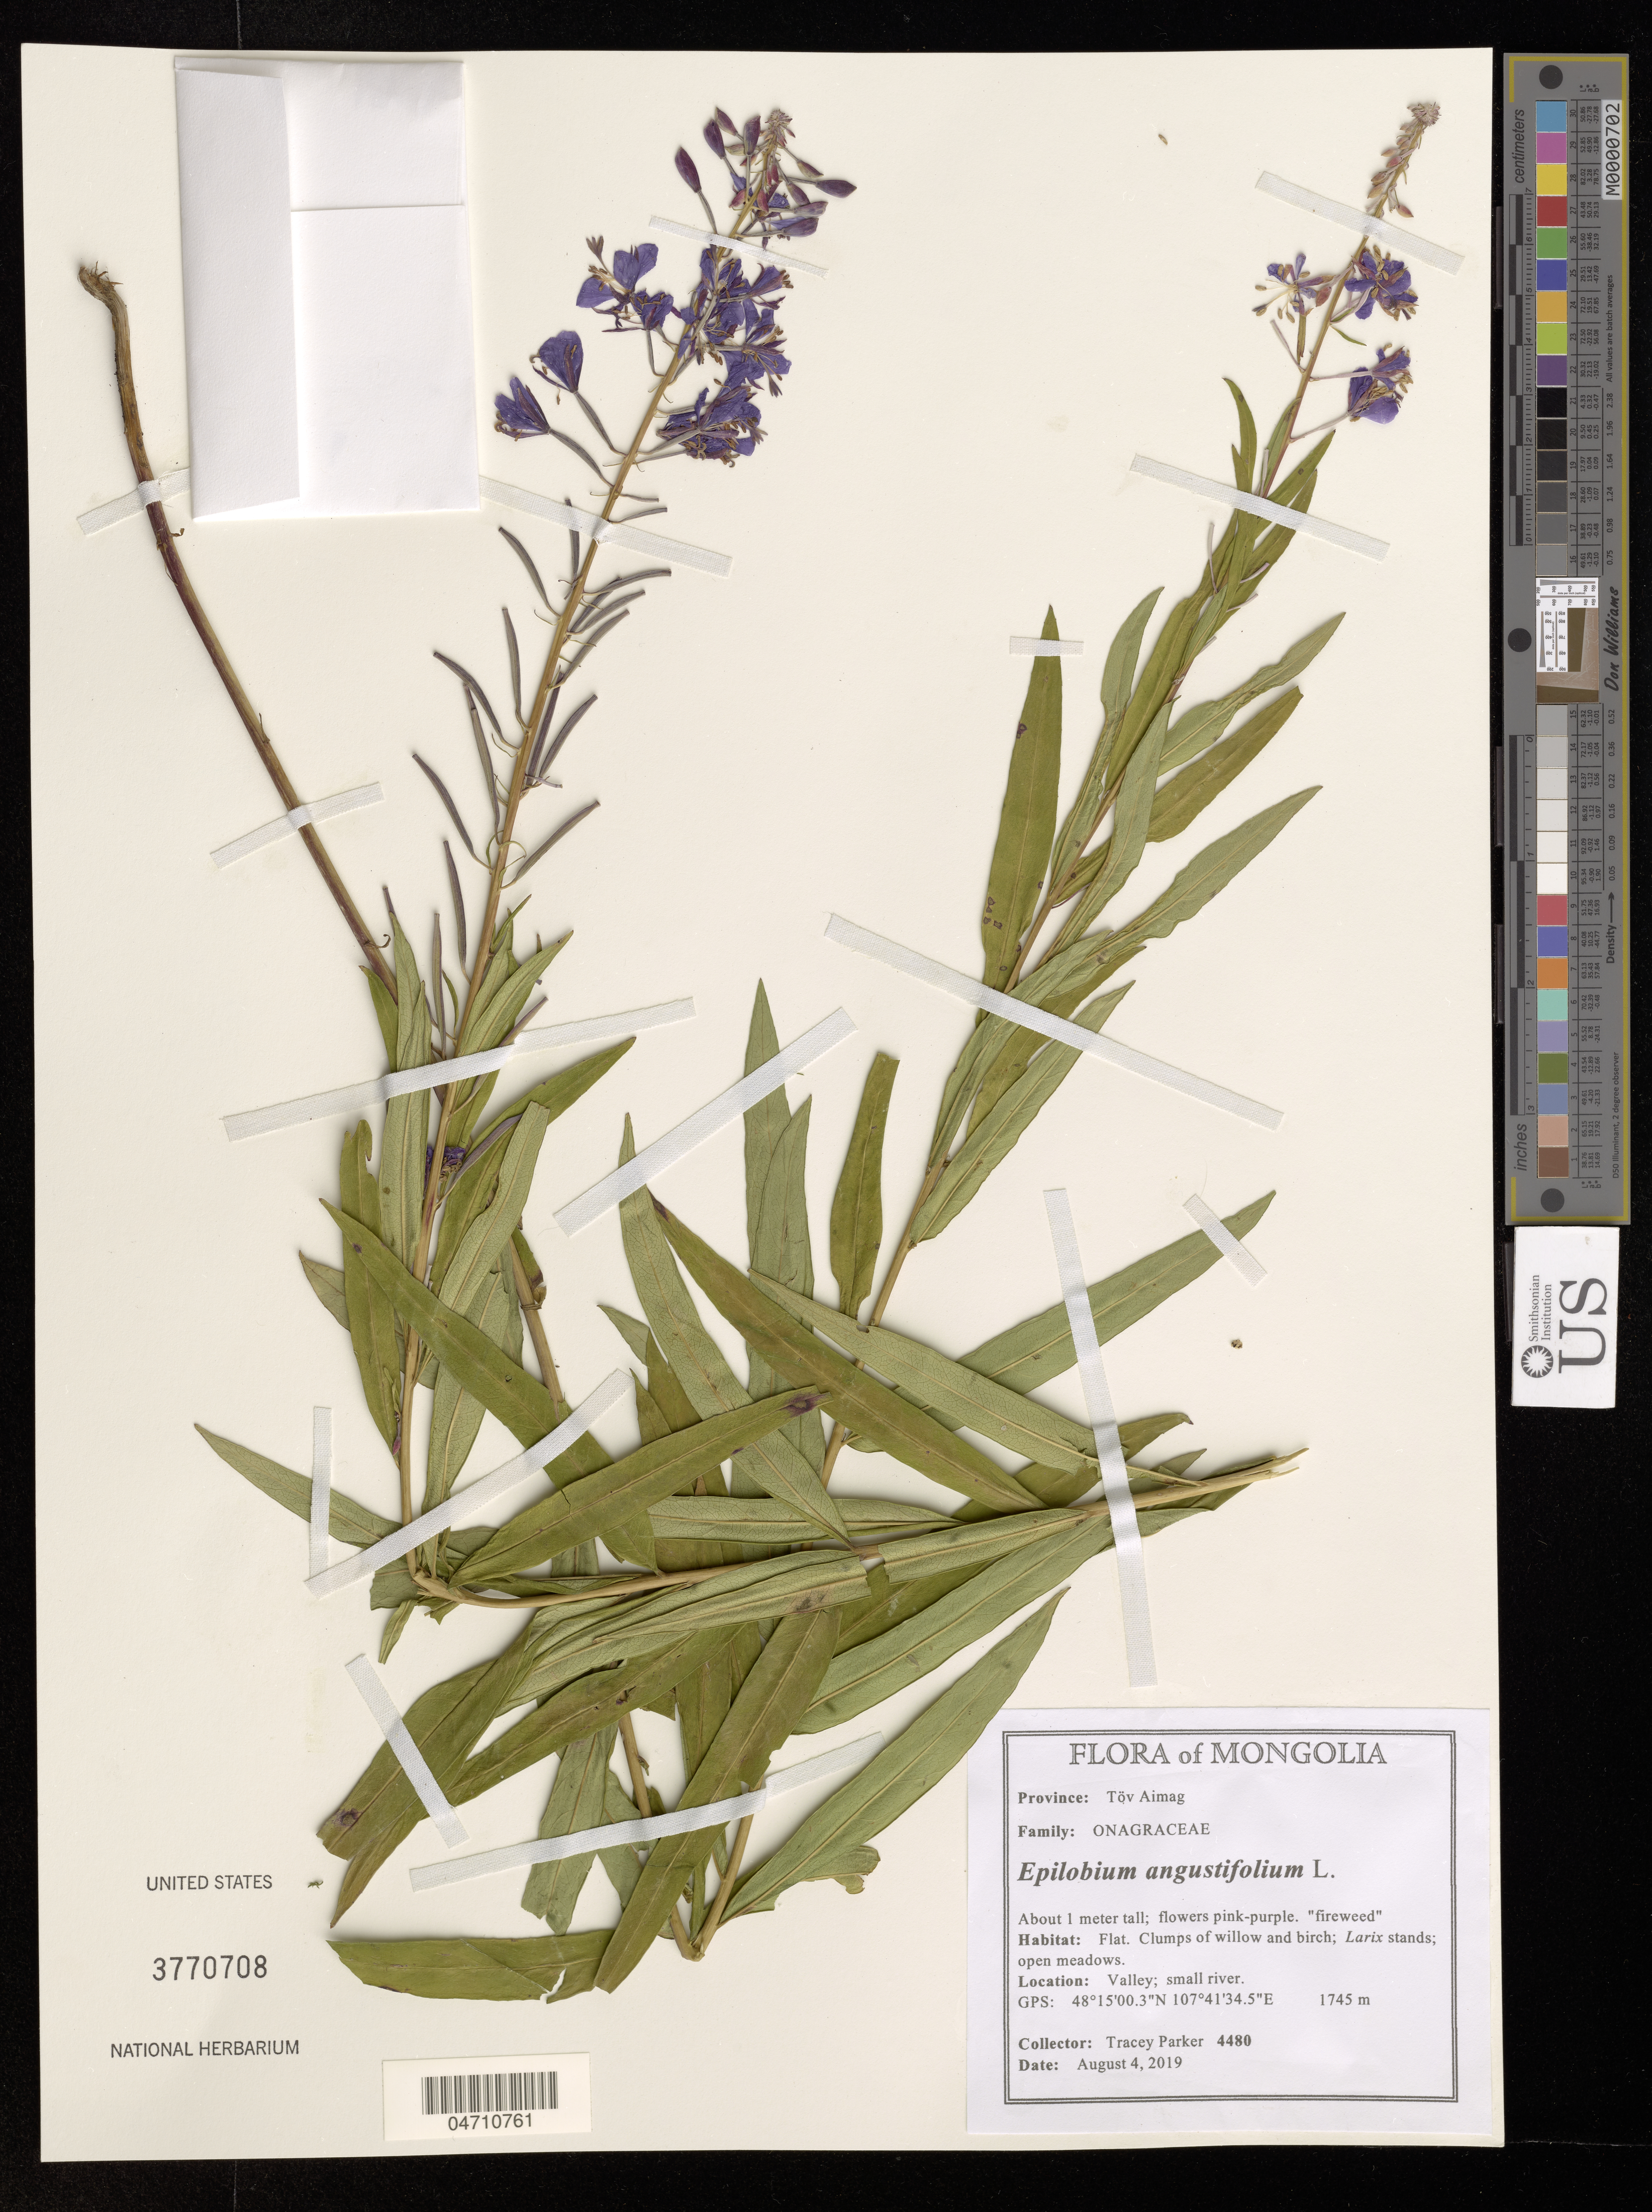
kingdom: Plantae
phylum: Tracheophyta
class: Magnoliopsida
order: Myrtales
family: Onagraceae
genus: Epilobium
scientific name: Epilobium angustifolium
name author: L.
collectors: T. Parker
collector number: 4480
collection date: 2019-08-04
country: Mongolia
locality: Province: Töv Aimag. Valley; small river.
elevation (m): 1745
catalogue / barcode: US 3770708